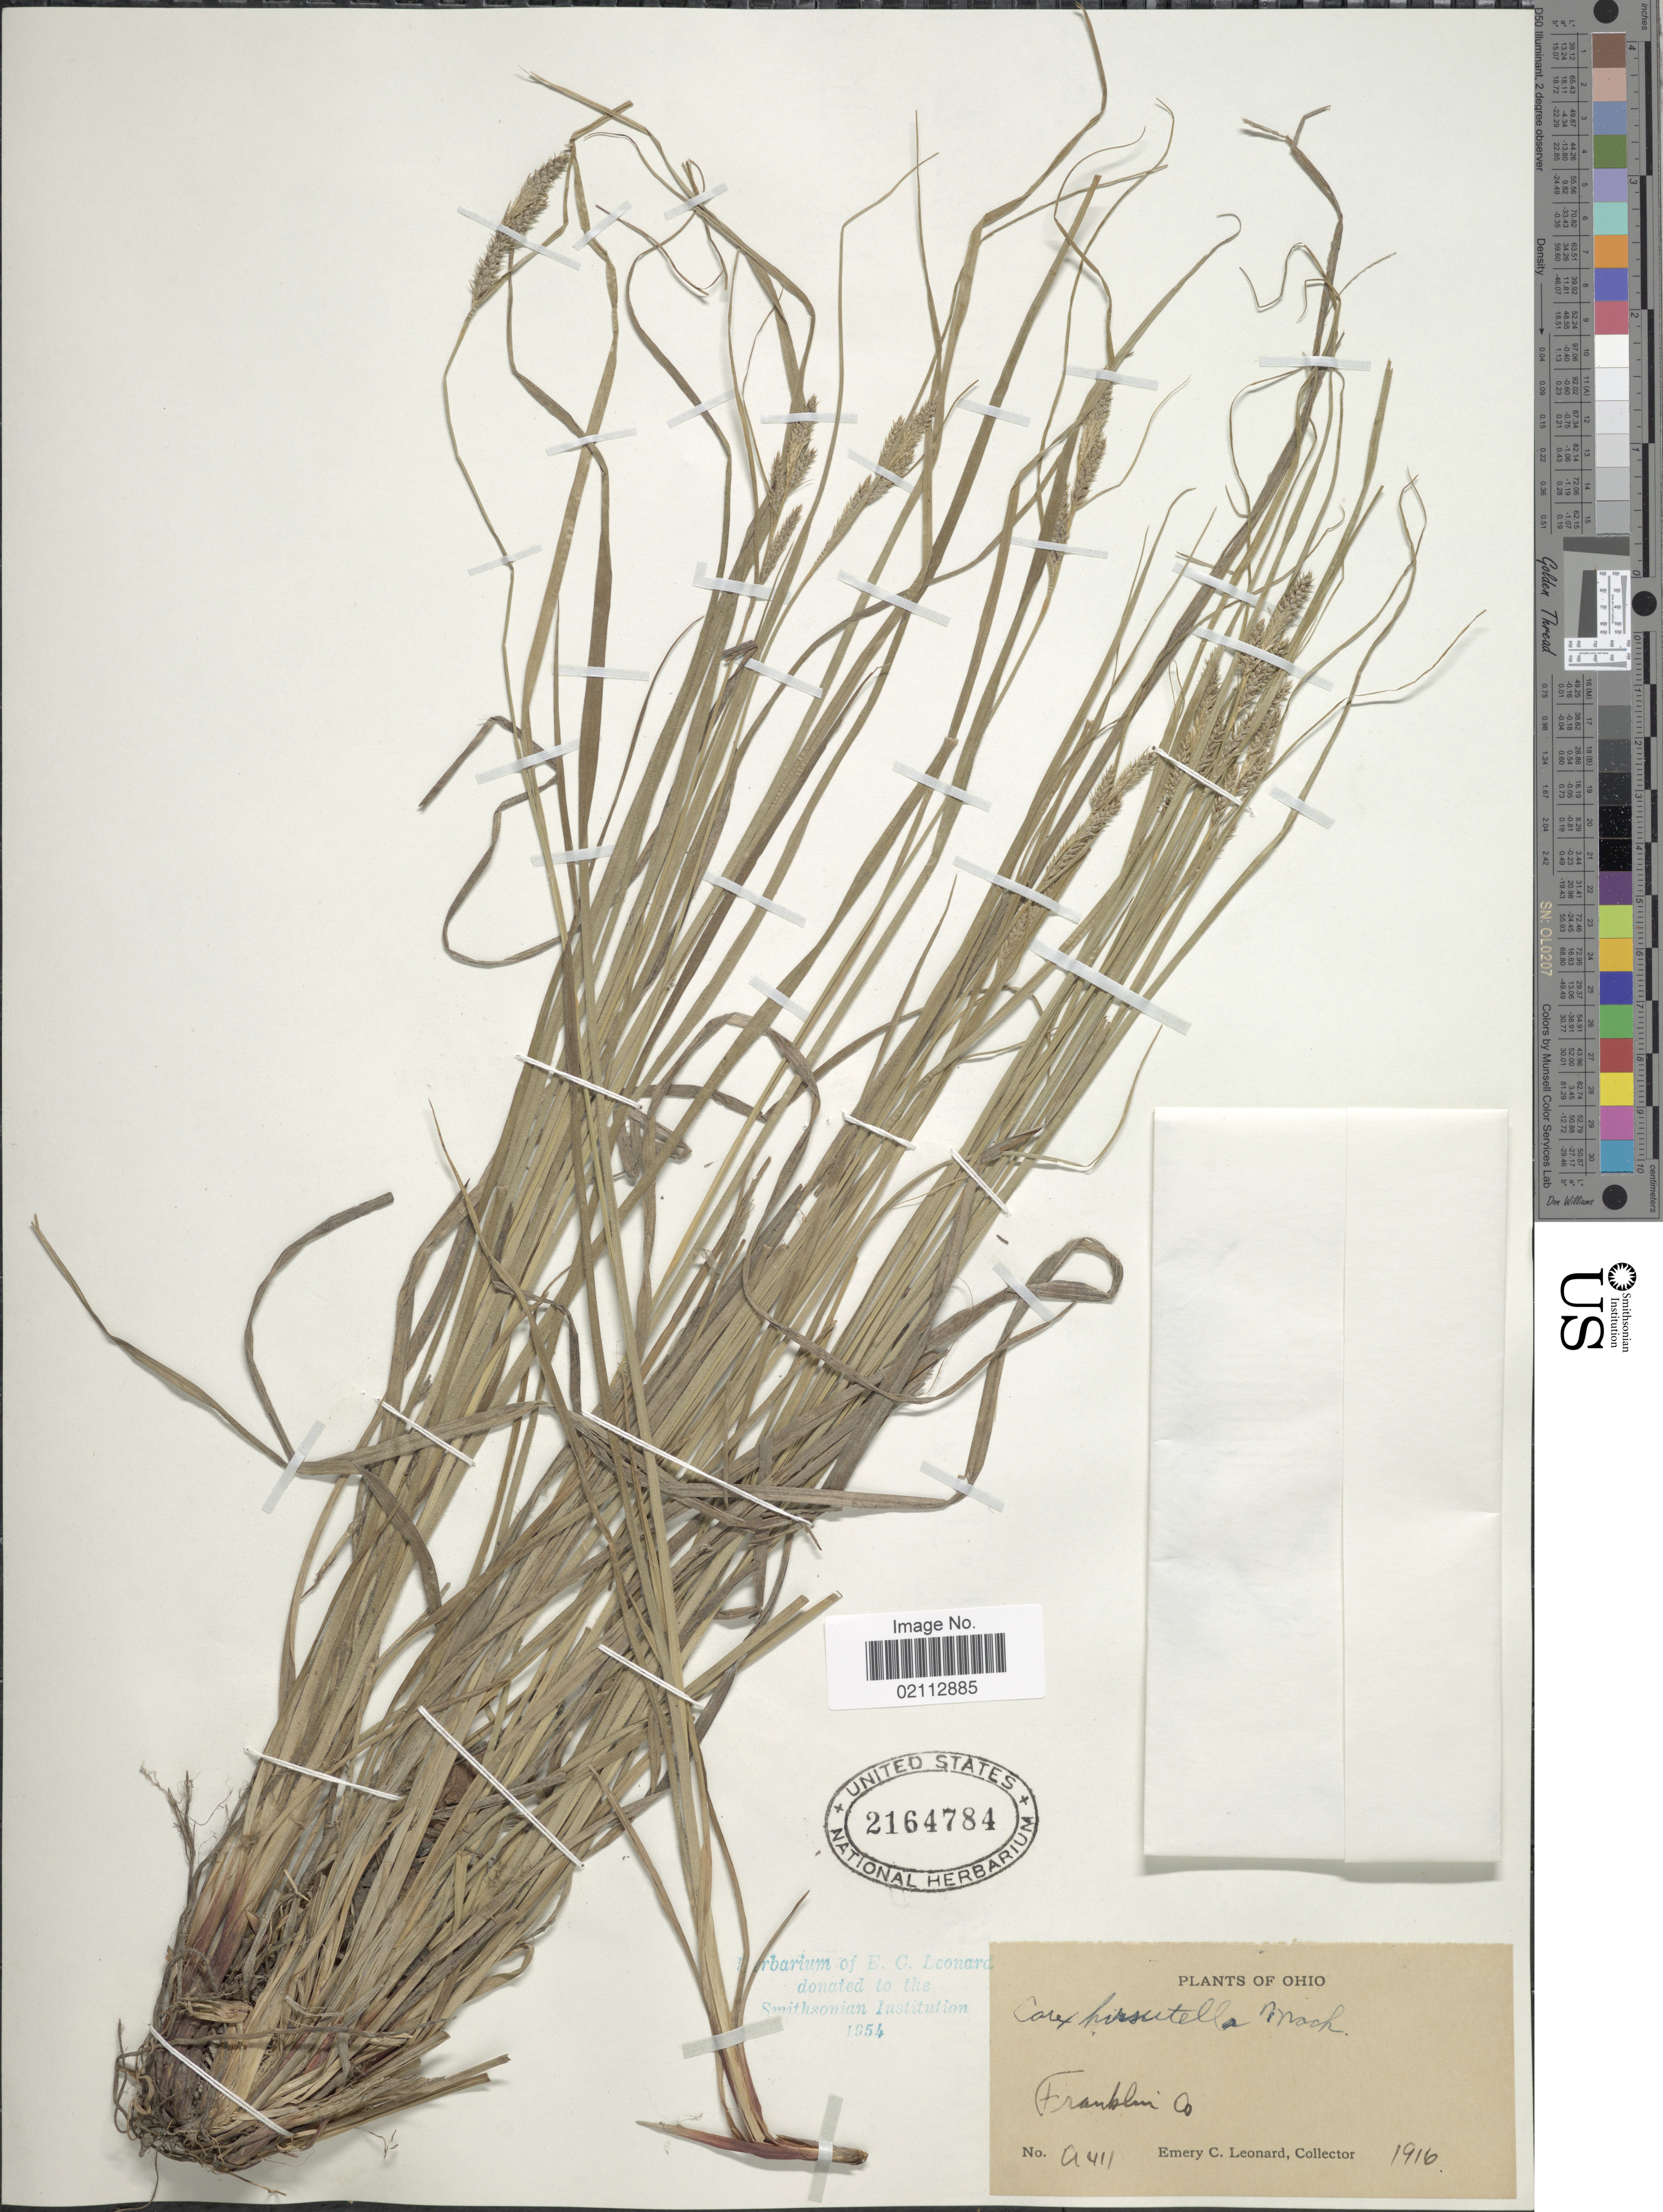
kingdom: Plantae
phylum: Tracheophyta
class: Liliopsida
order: Poales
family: Cyperaceae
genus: Carex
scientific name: Carex hirsutella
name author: Mack.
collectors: E. C. Leonard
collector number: A411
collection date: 1916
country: United States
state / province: Ohio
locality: Franklin Co.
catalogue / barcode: US 2164784